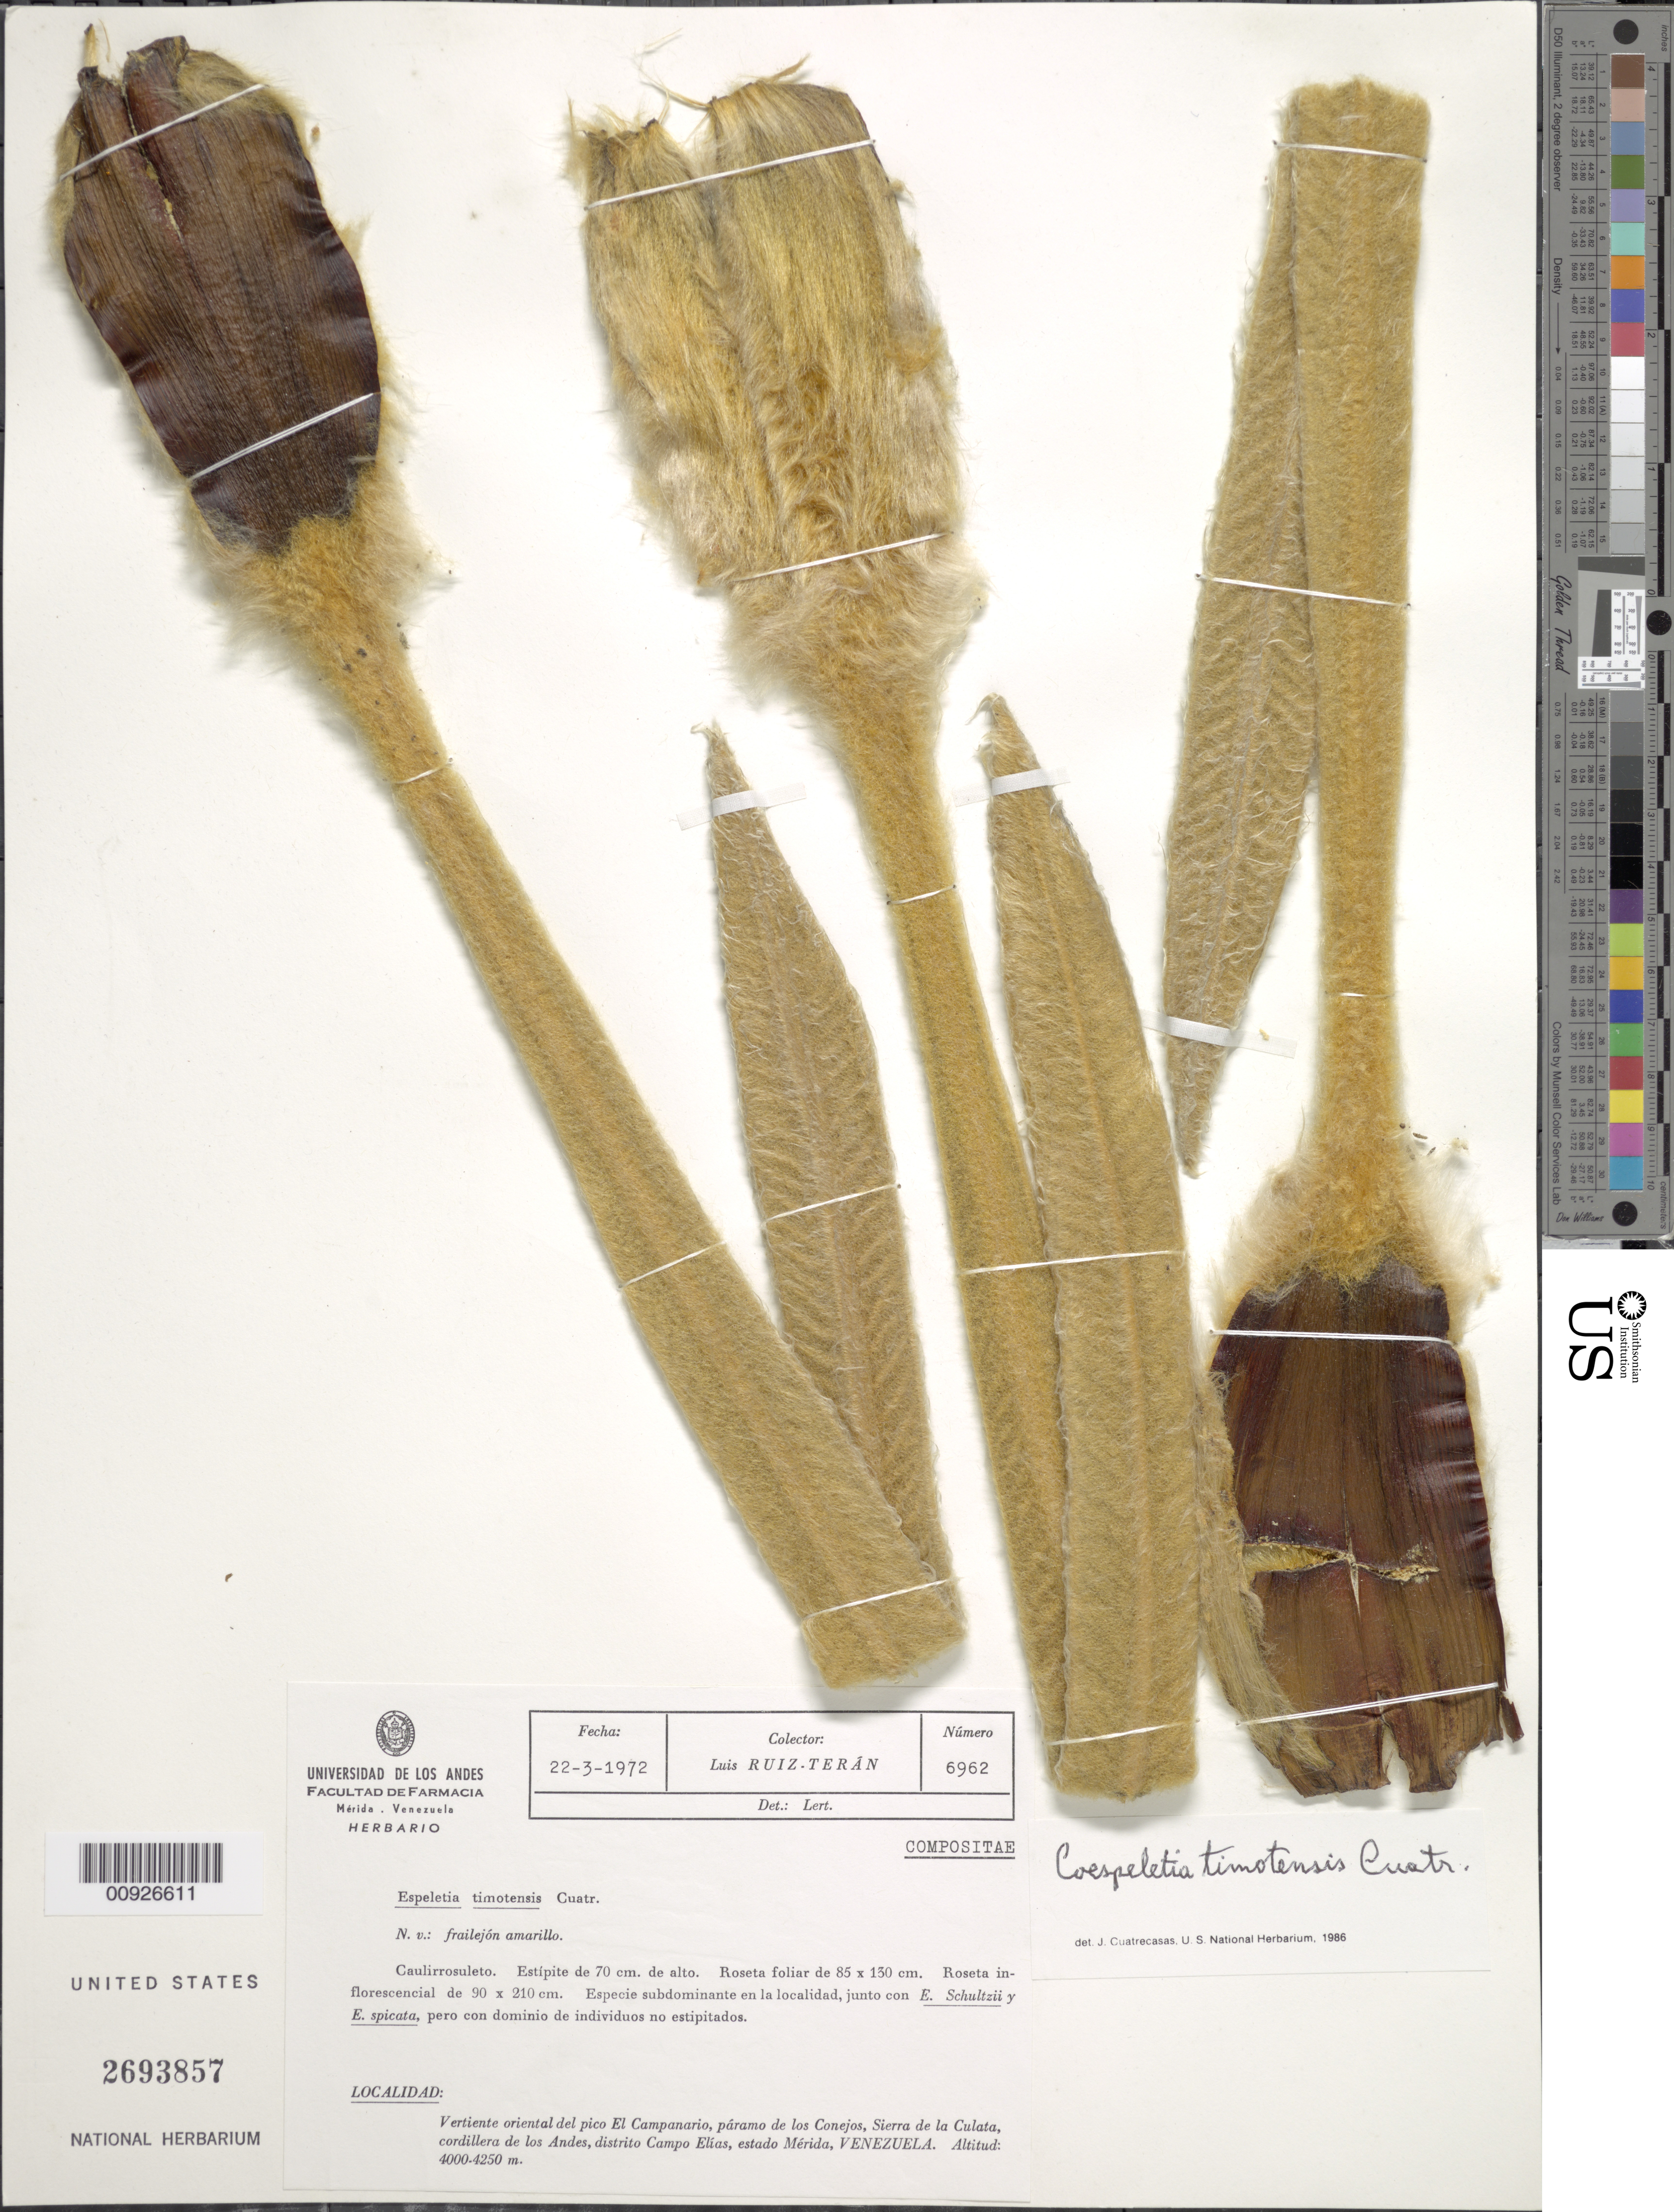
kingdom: Plantae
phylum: Tracheophyta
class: Magnoliopsida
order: Asterales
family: Asteraceae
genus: Coespeletia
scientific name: Coespeletia timotensis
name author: (Cuatrec.) Cuatrec.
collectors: L. E. Ruíz-Terán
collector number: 6962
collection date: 1972-03-22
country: Venezuela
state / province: Mérida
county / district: Campo Elías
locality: P. de los Conejos. Vertiente oriental del pico El Campanario, Sierra de la Culata, Cordillera de los Andes.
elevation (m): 4000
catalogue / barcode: US 2693857